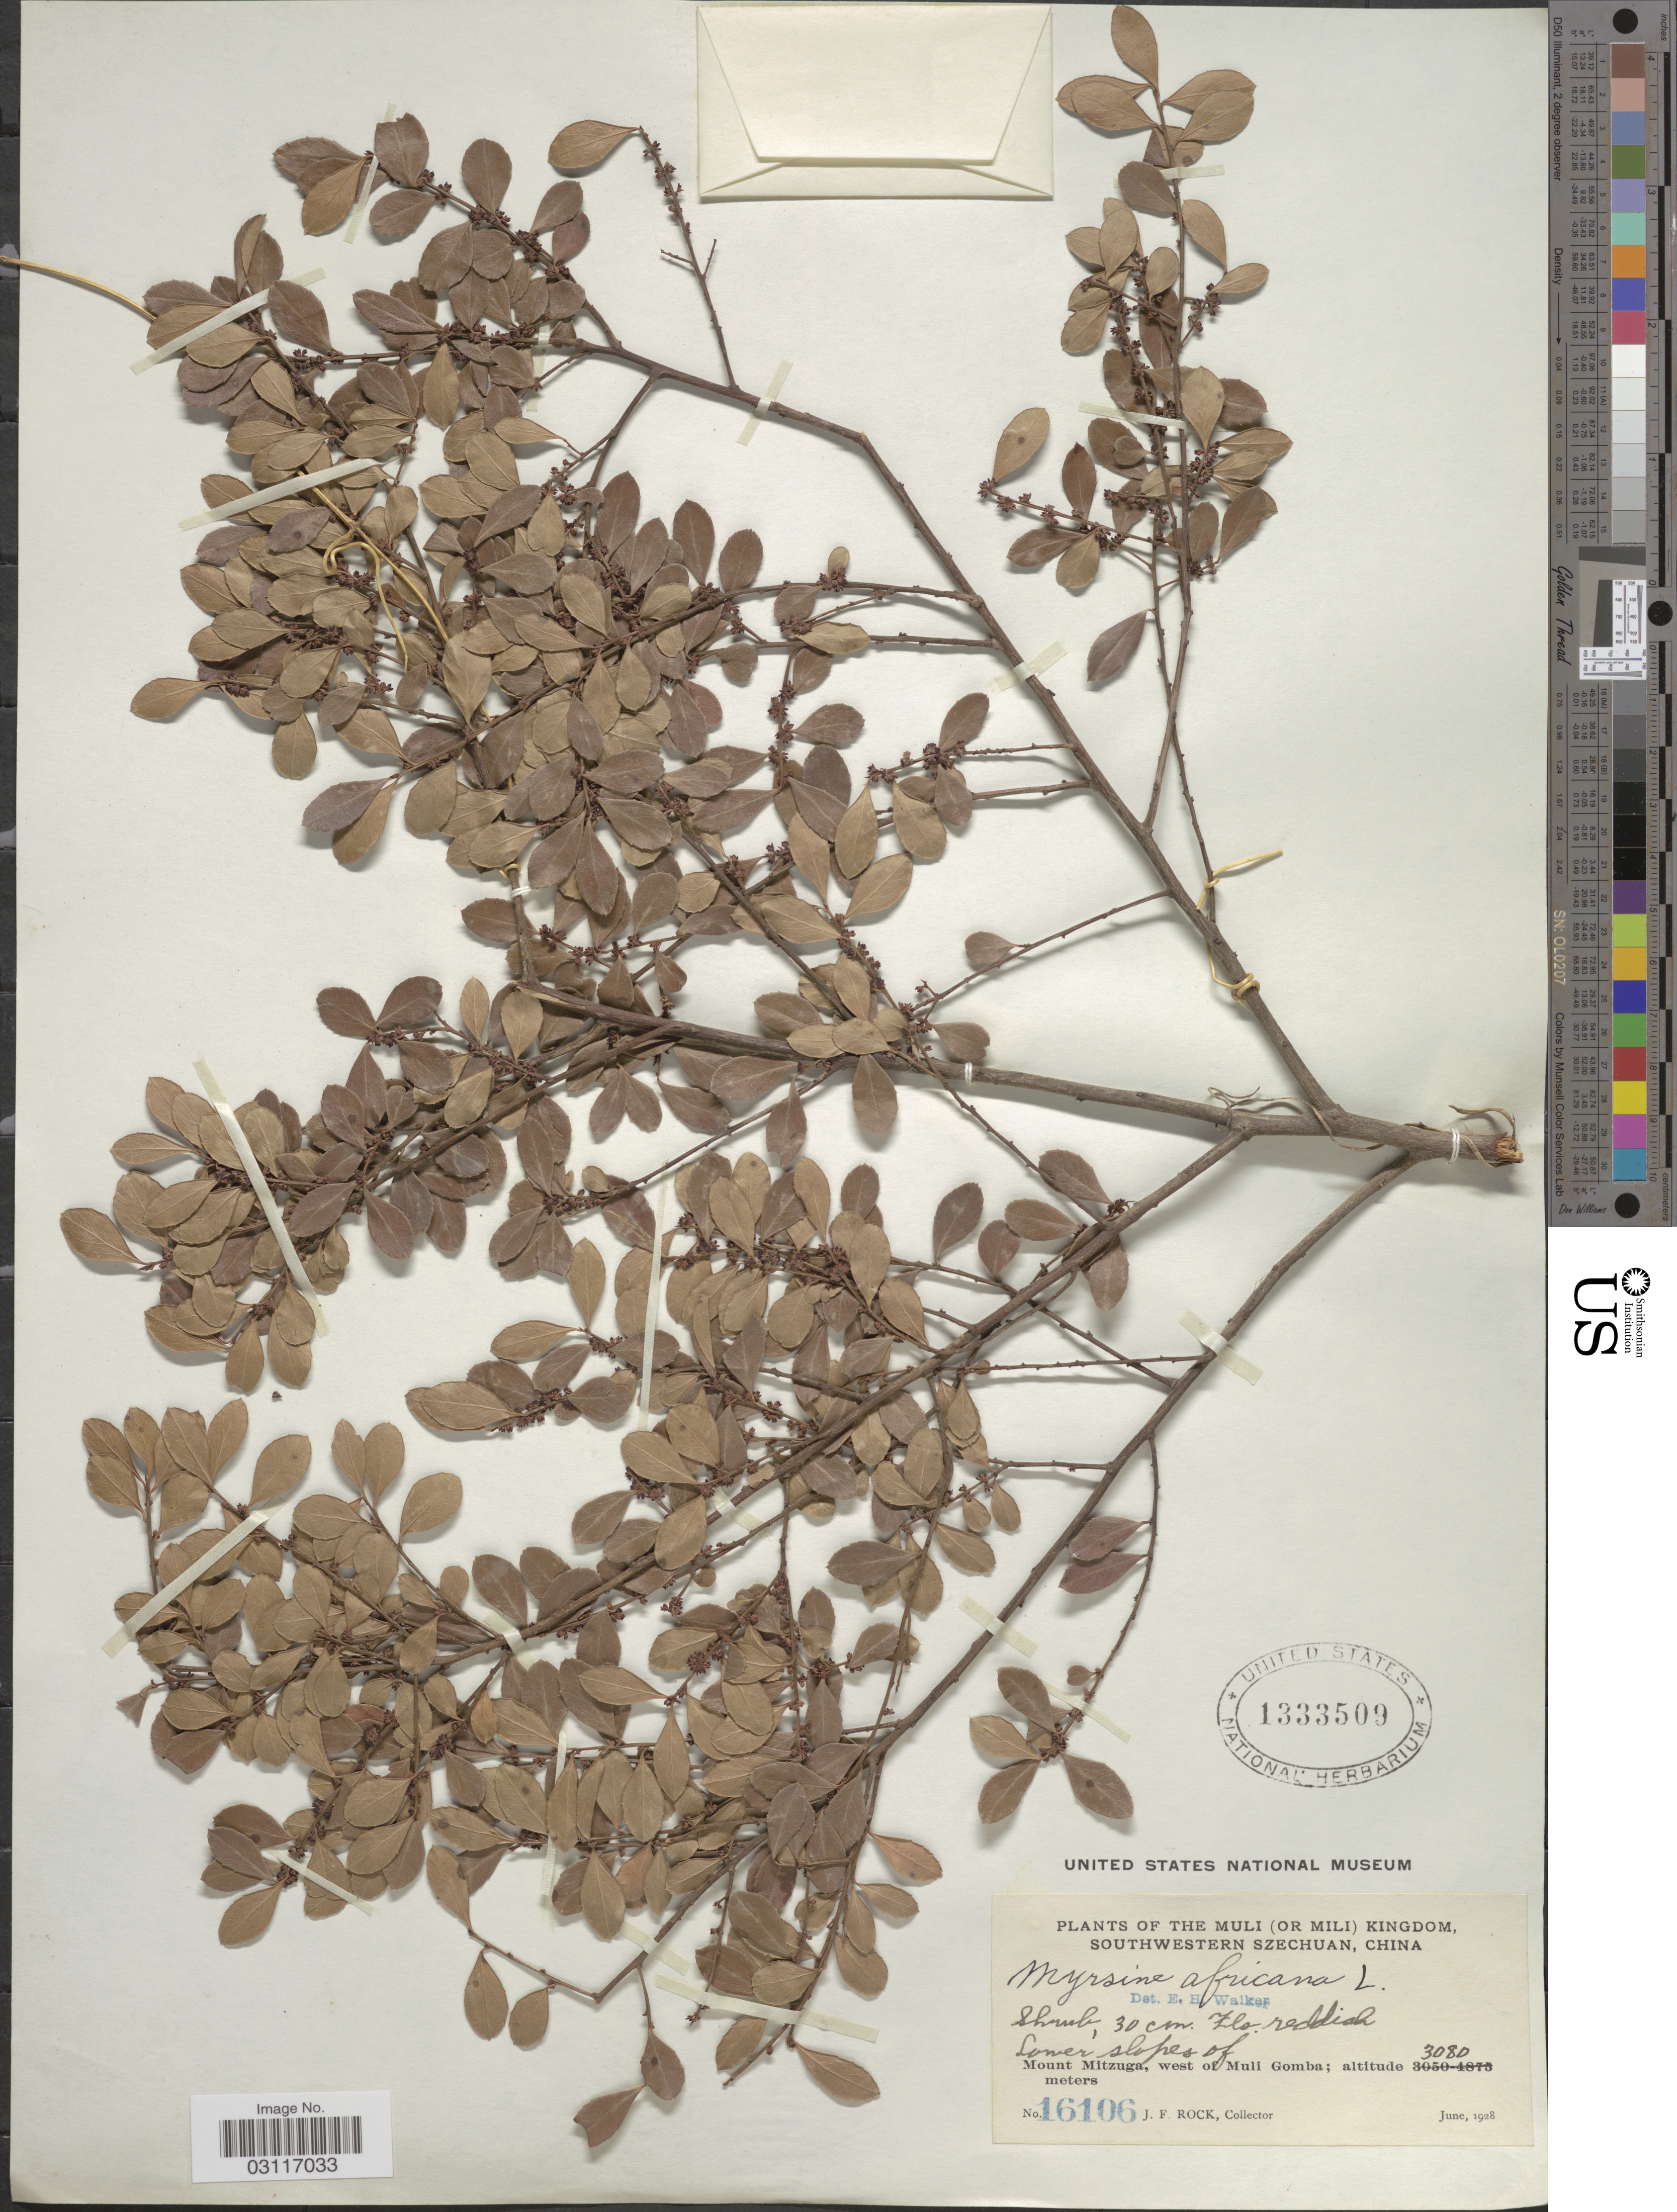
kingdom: Plantae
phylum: Tracheophyta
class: Magnoliopsida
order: Ericales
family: Primulaceae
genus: Myrsine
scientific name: Myrsine africana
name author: L.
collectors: J. Rock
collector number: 16106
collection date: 1928-06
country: China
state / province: Sichuan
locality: The Muli (or Mili) Kingdom, Southwestern Szechuan. Lower slopes of Mount Mitzuga, west of Muli Gomba.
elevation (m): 3080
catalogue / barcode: US 1333509